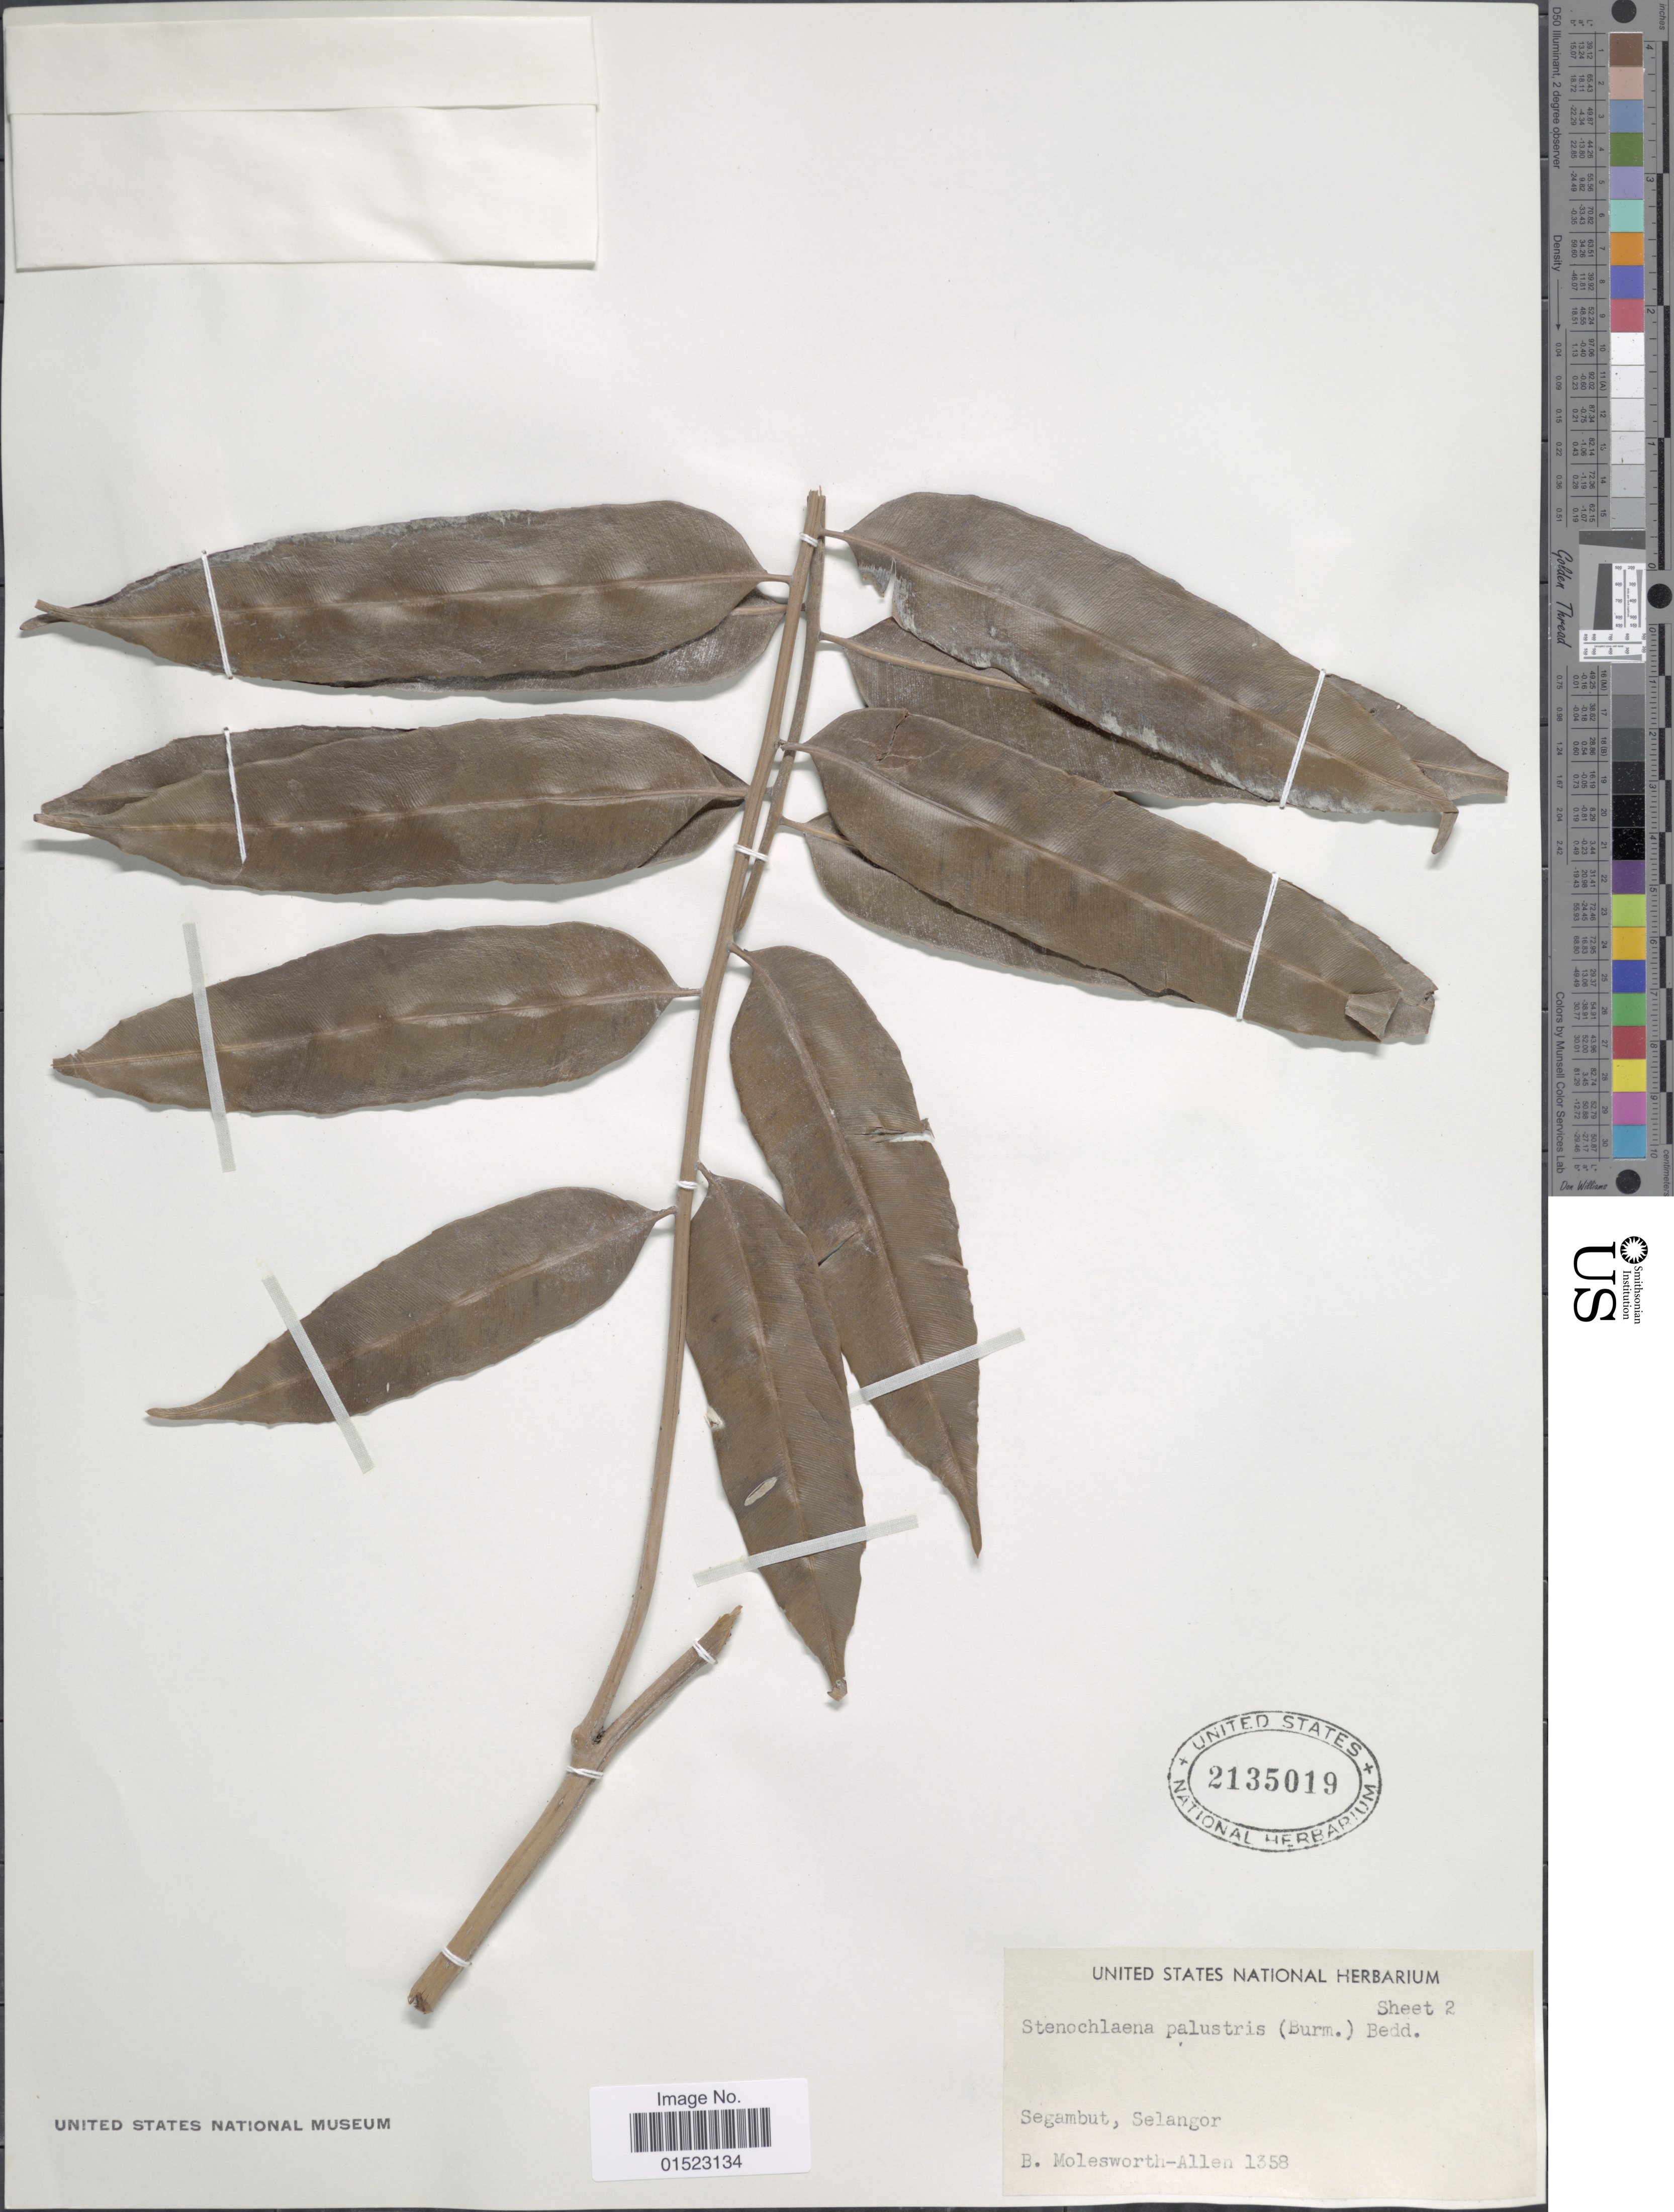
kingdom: Plantae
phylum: Tracheophyta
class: Polypodiopsida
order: Polypodiales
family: Blechnaceae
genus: Stenochlaena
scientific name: Stenochlaena palustris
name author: (Burm. f.) Bedd.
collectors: B. E. G. Molesworth-Allen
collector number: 1358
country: Malaysia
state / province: Selangor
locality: Segambut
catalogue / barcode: US 2135019